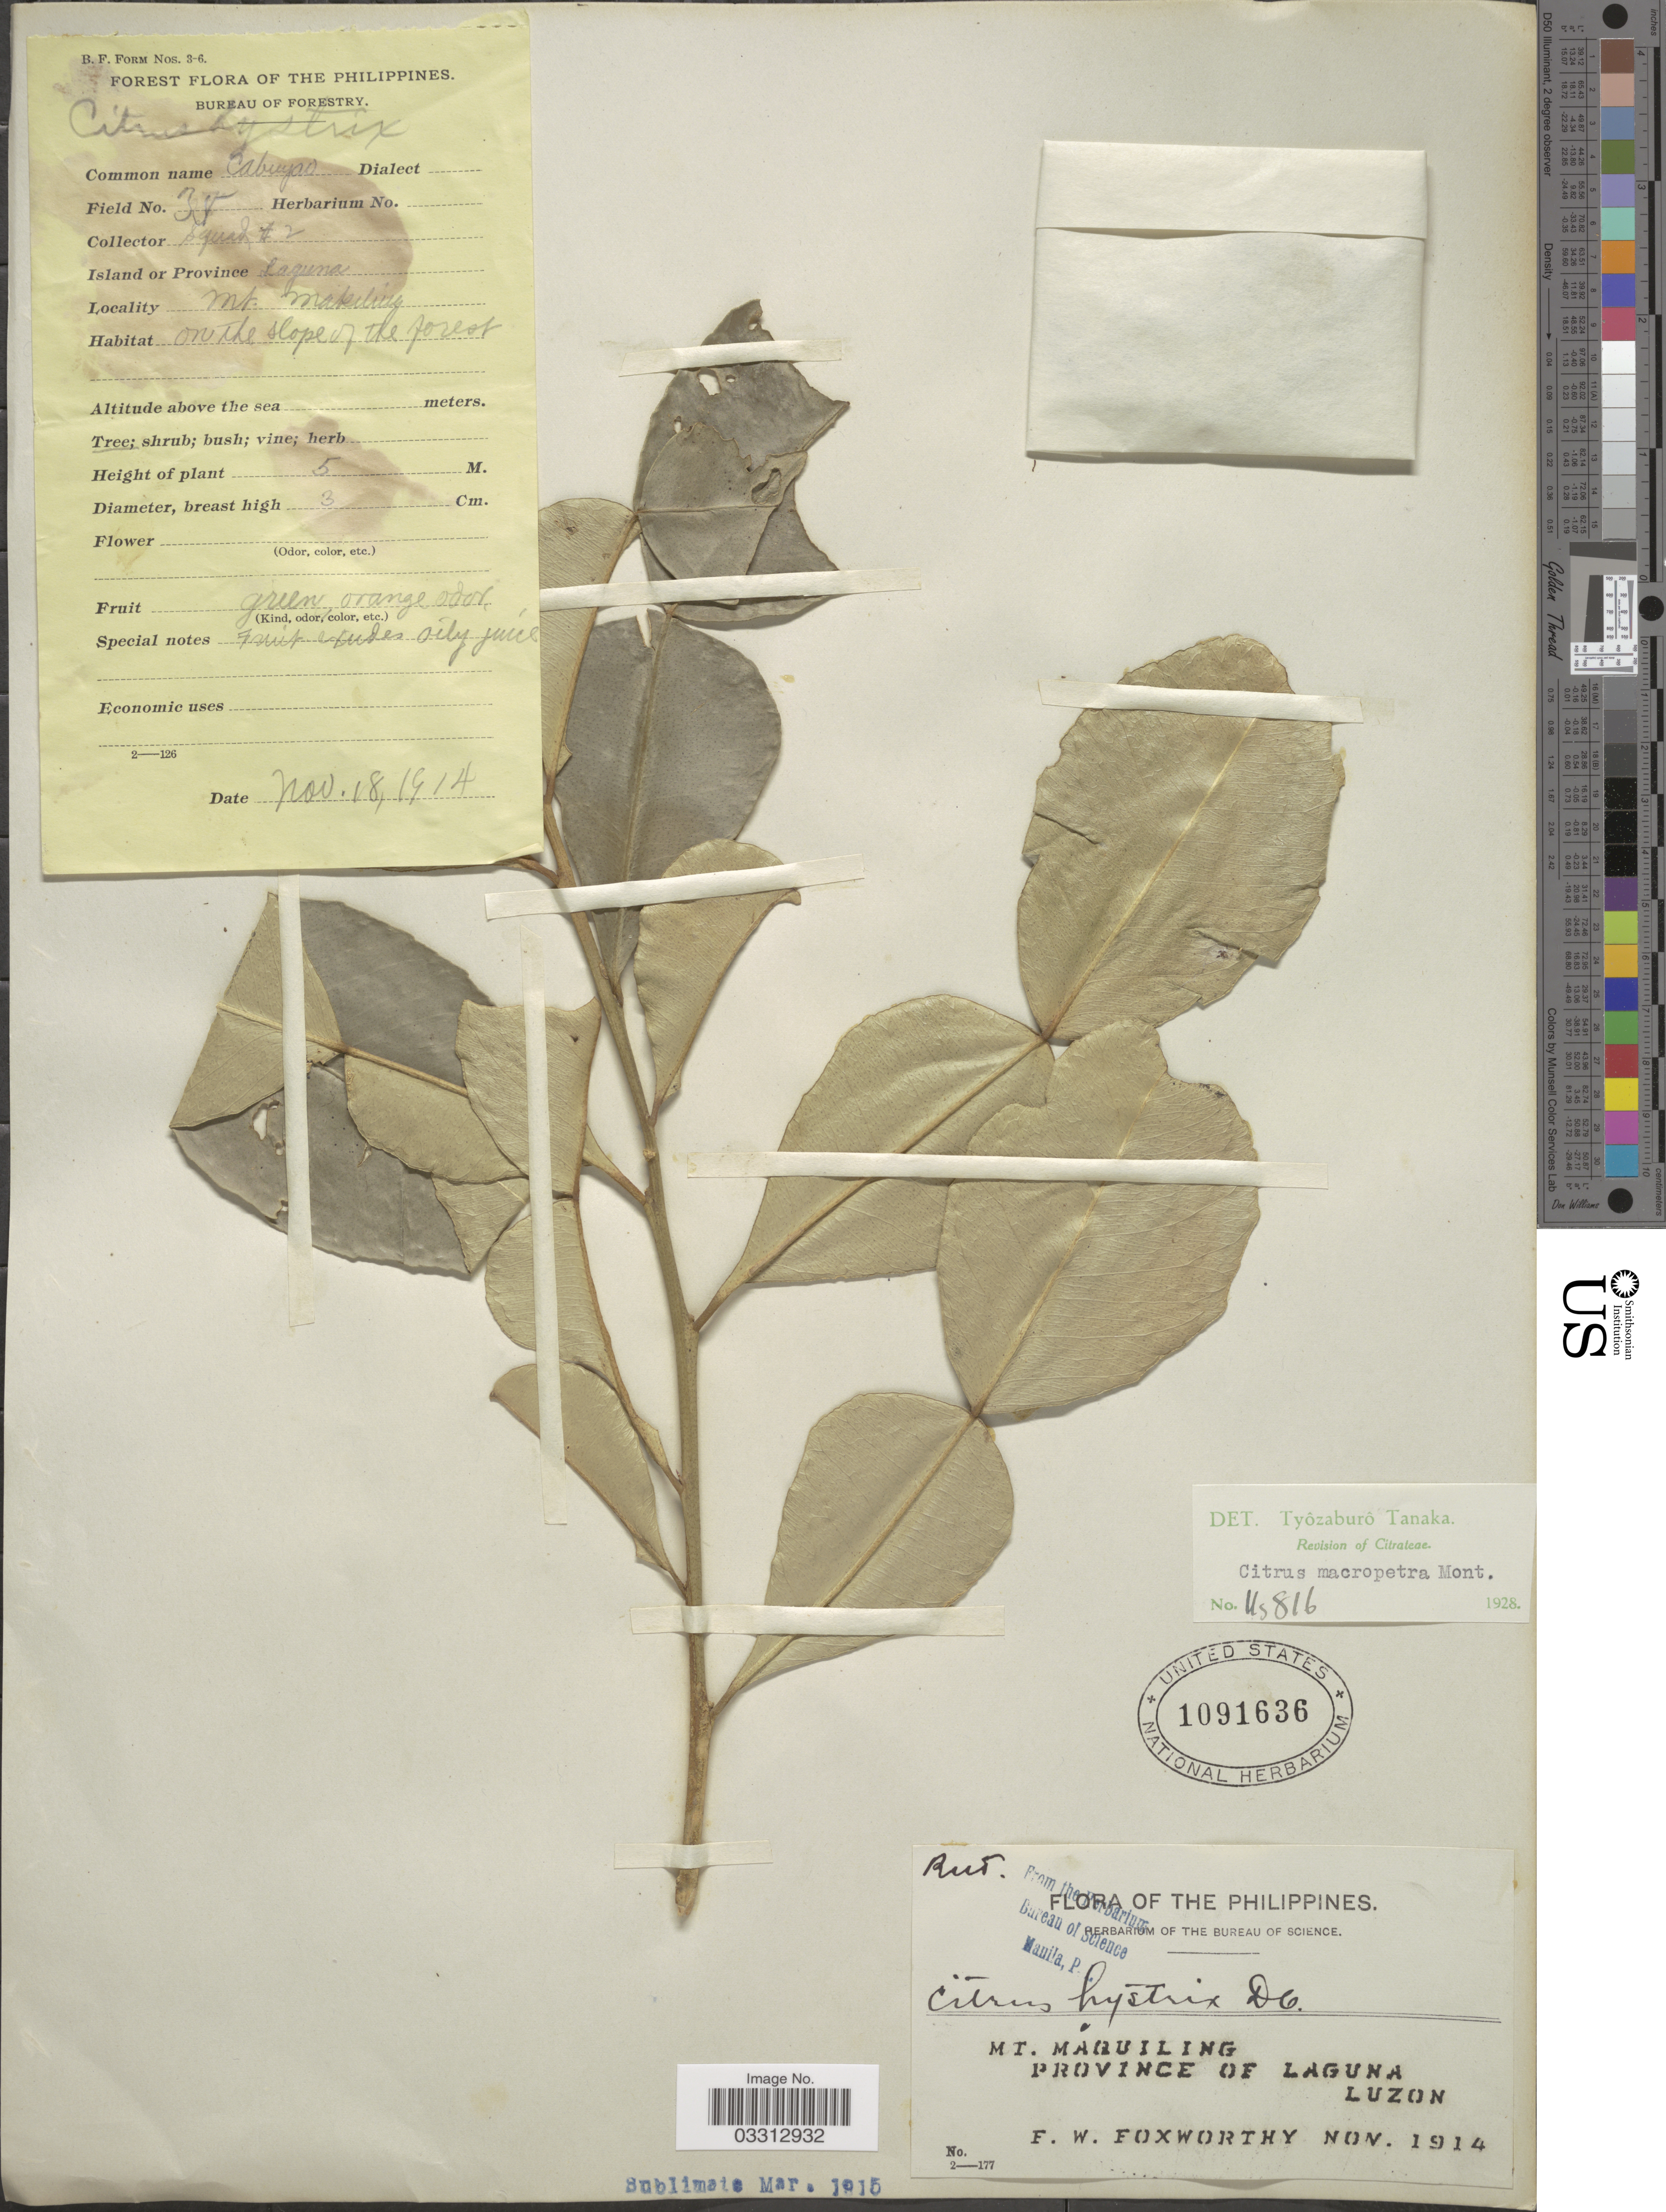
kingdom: Plantae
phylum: Tracheophyta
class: Magnoliopsida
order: Sapindales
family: Rutaceae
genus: Citrus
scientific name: Citrus macroptera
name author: Montrouz.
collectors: F. W. Foxworthy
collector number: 38*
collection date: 1914-11-18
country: Philippines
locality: Mt. Maquiling. Province of Laguna. Luzon. On the slope of the forest.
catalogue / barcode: US 1091636